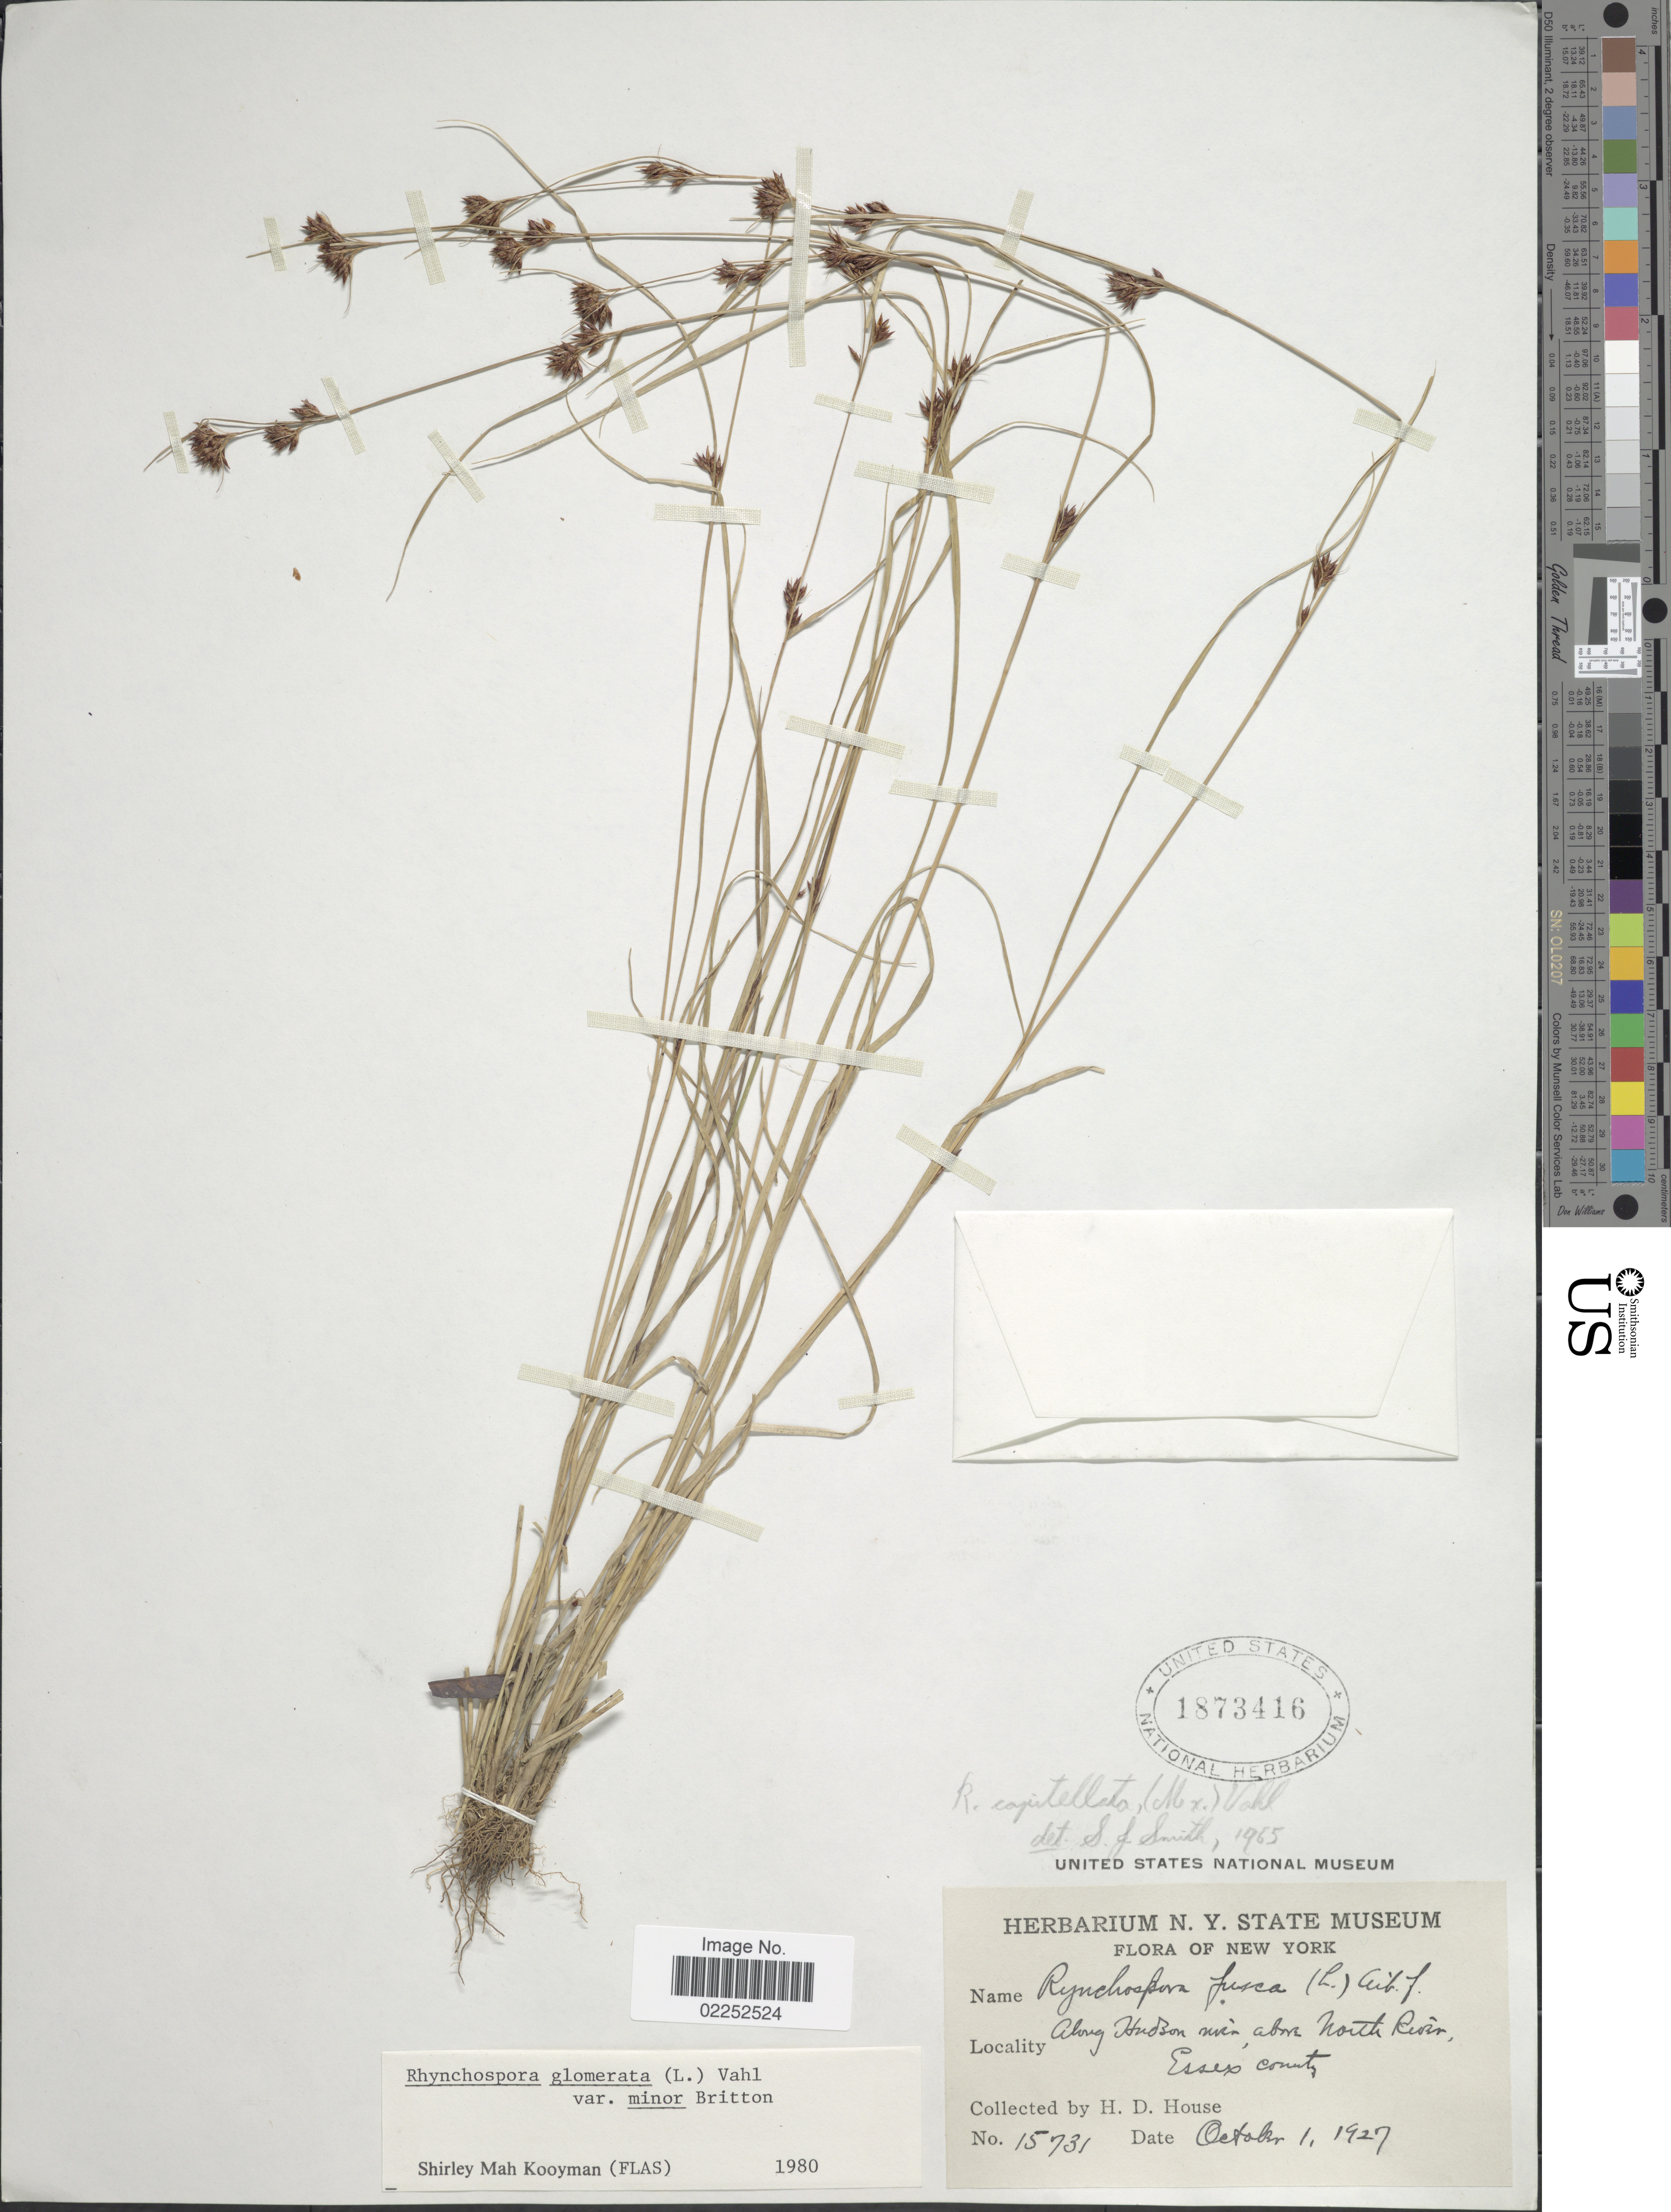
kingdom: Plantae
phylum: Tracheophyta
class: Liliopsida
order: Poales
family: Cyperaceae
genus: Rhynchospora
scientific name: Rhynchospora capitellata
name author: (Michx.) Vahl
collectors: H. D. House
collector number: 15731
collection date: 1927-10-01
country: United States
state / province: New York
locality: Along Hudson river, above North River, Essex county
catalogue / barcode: US 1873416